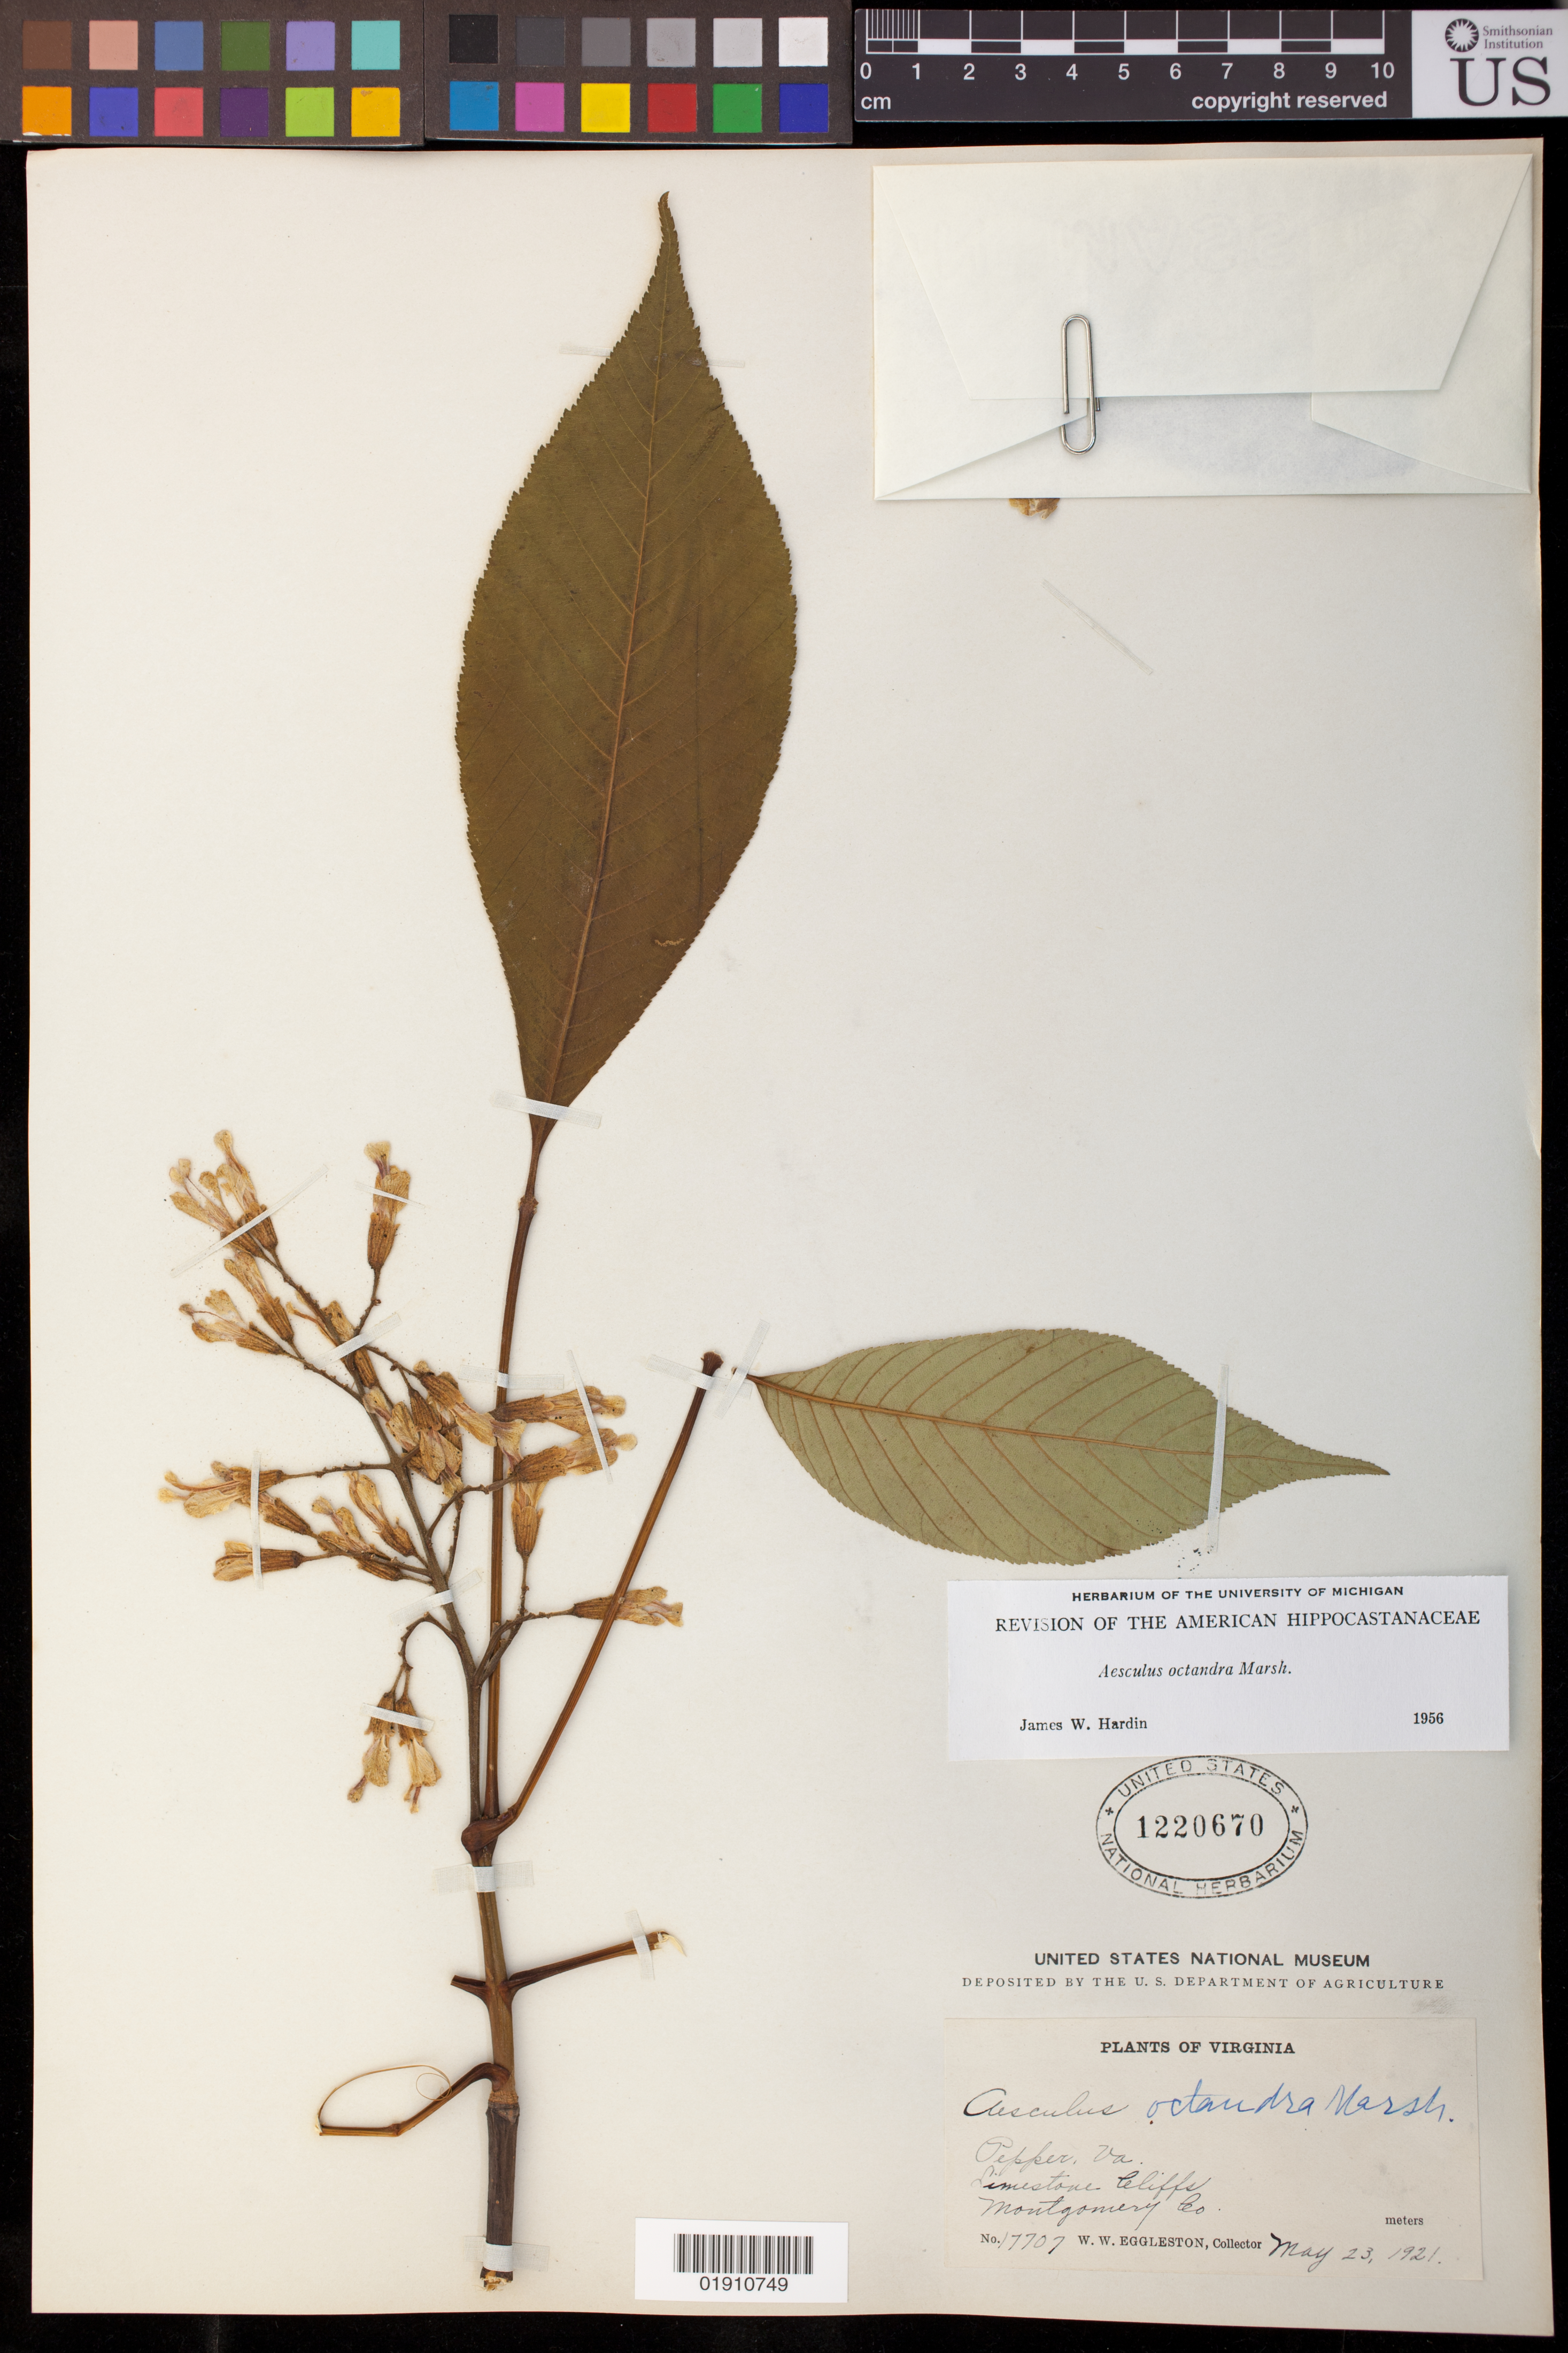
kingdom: Plantae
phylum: Tracheophyta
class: Magnoliopsida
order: Sapindales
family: Sapindaceae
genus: Aesculus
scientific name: Aesculus octandra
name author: Marshall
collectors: W. W. Eggleston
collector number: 17707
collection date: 1921-05-23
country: United States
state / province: Virginia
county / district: Montgomery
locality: Pepper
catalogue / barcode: US 1220670